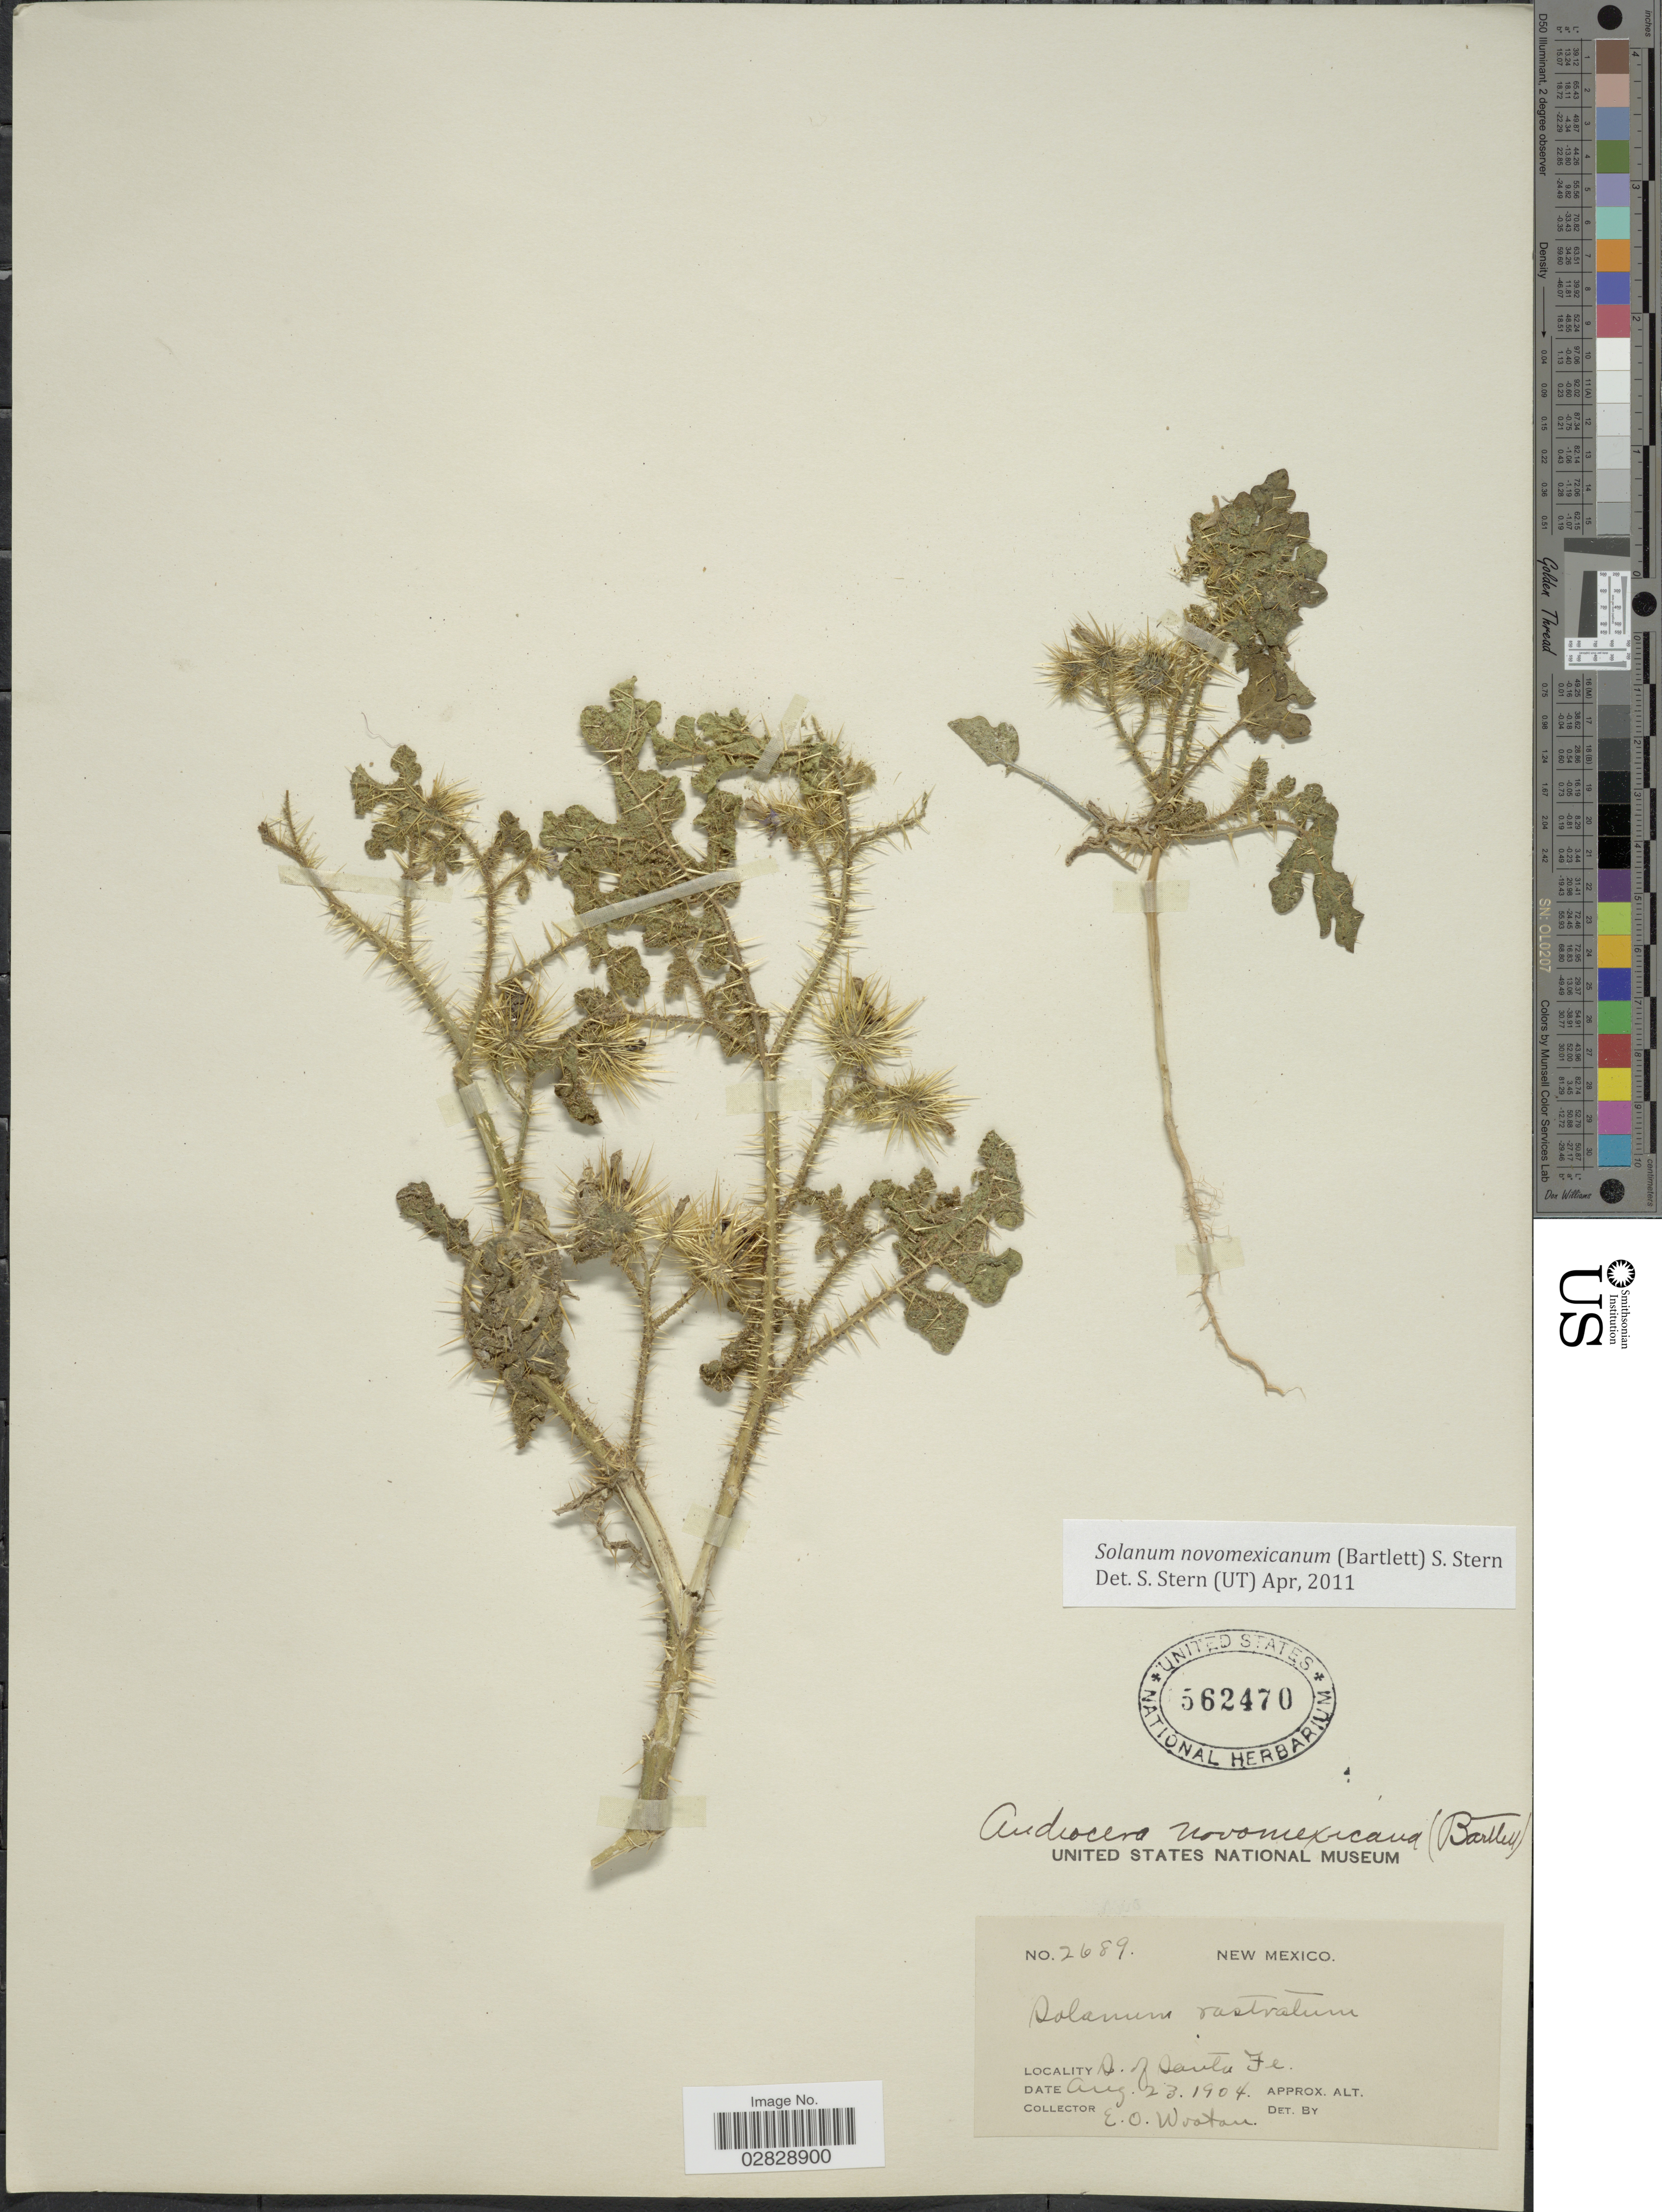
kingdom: Plantae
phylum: Tracheophyta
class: Magnoliopsida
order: Solanales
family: Solanaceae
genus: Solanum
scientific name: Solanum novomexicanum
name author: (Bartlett) S.R. Stern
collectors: E. O. Wooton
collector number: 2689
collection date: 1904-08-23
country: United States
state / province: New Mexico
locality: S. of Santa Fe.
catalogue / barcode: US 562470